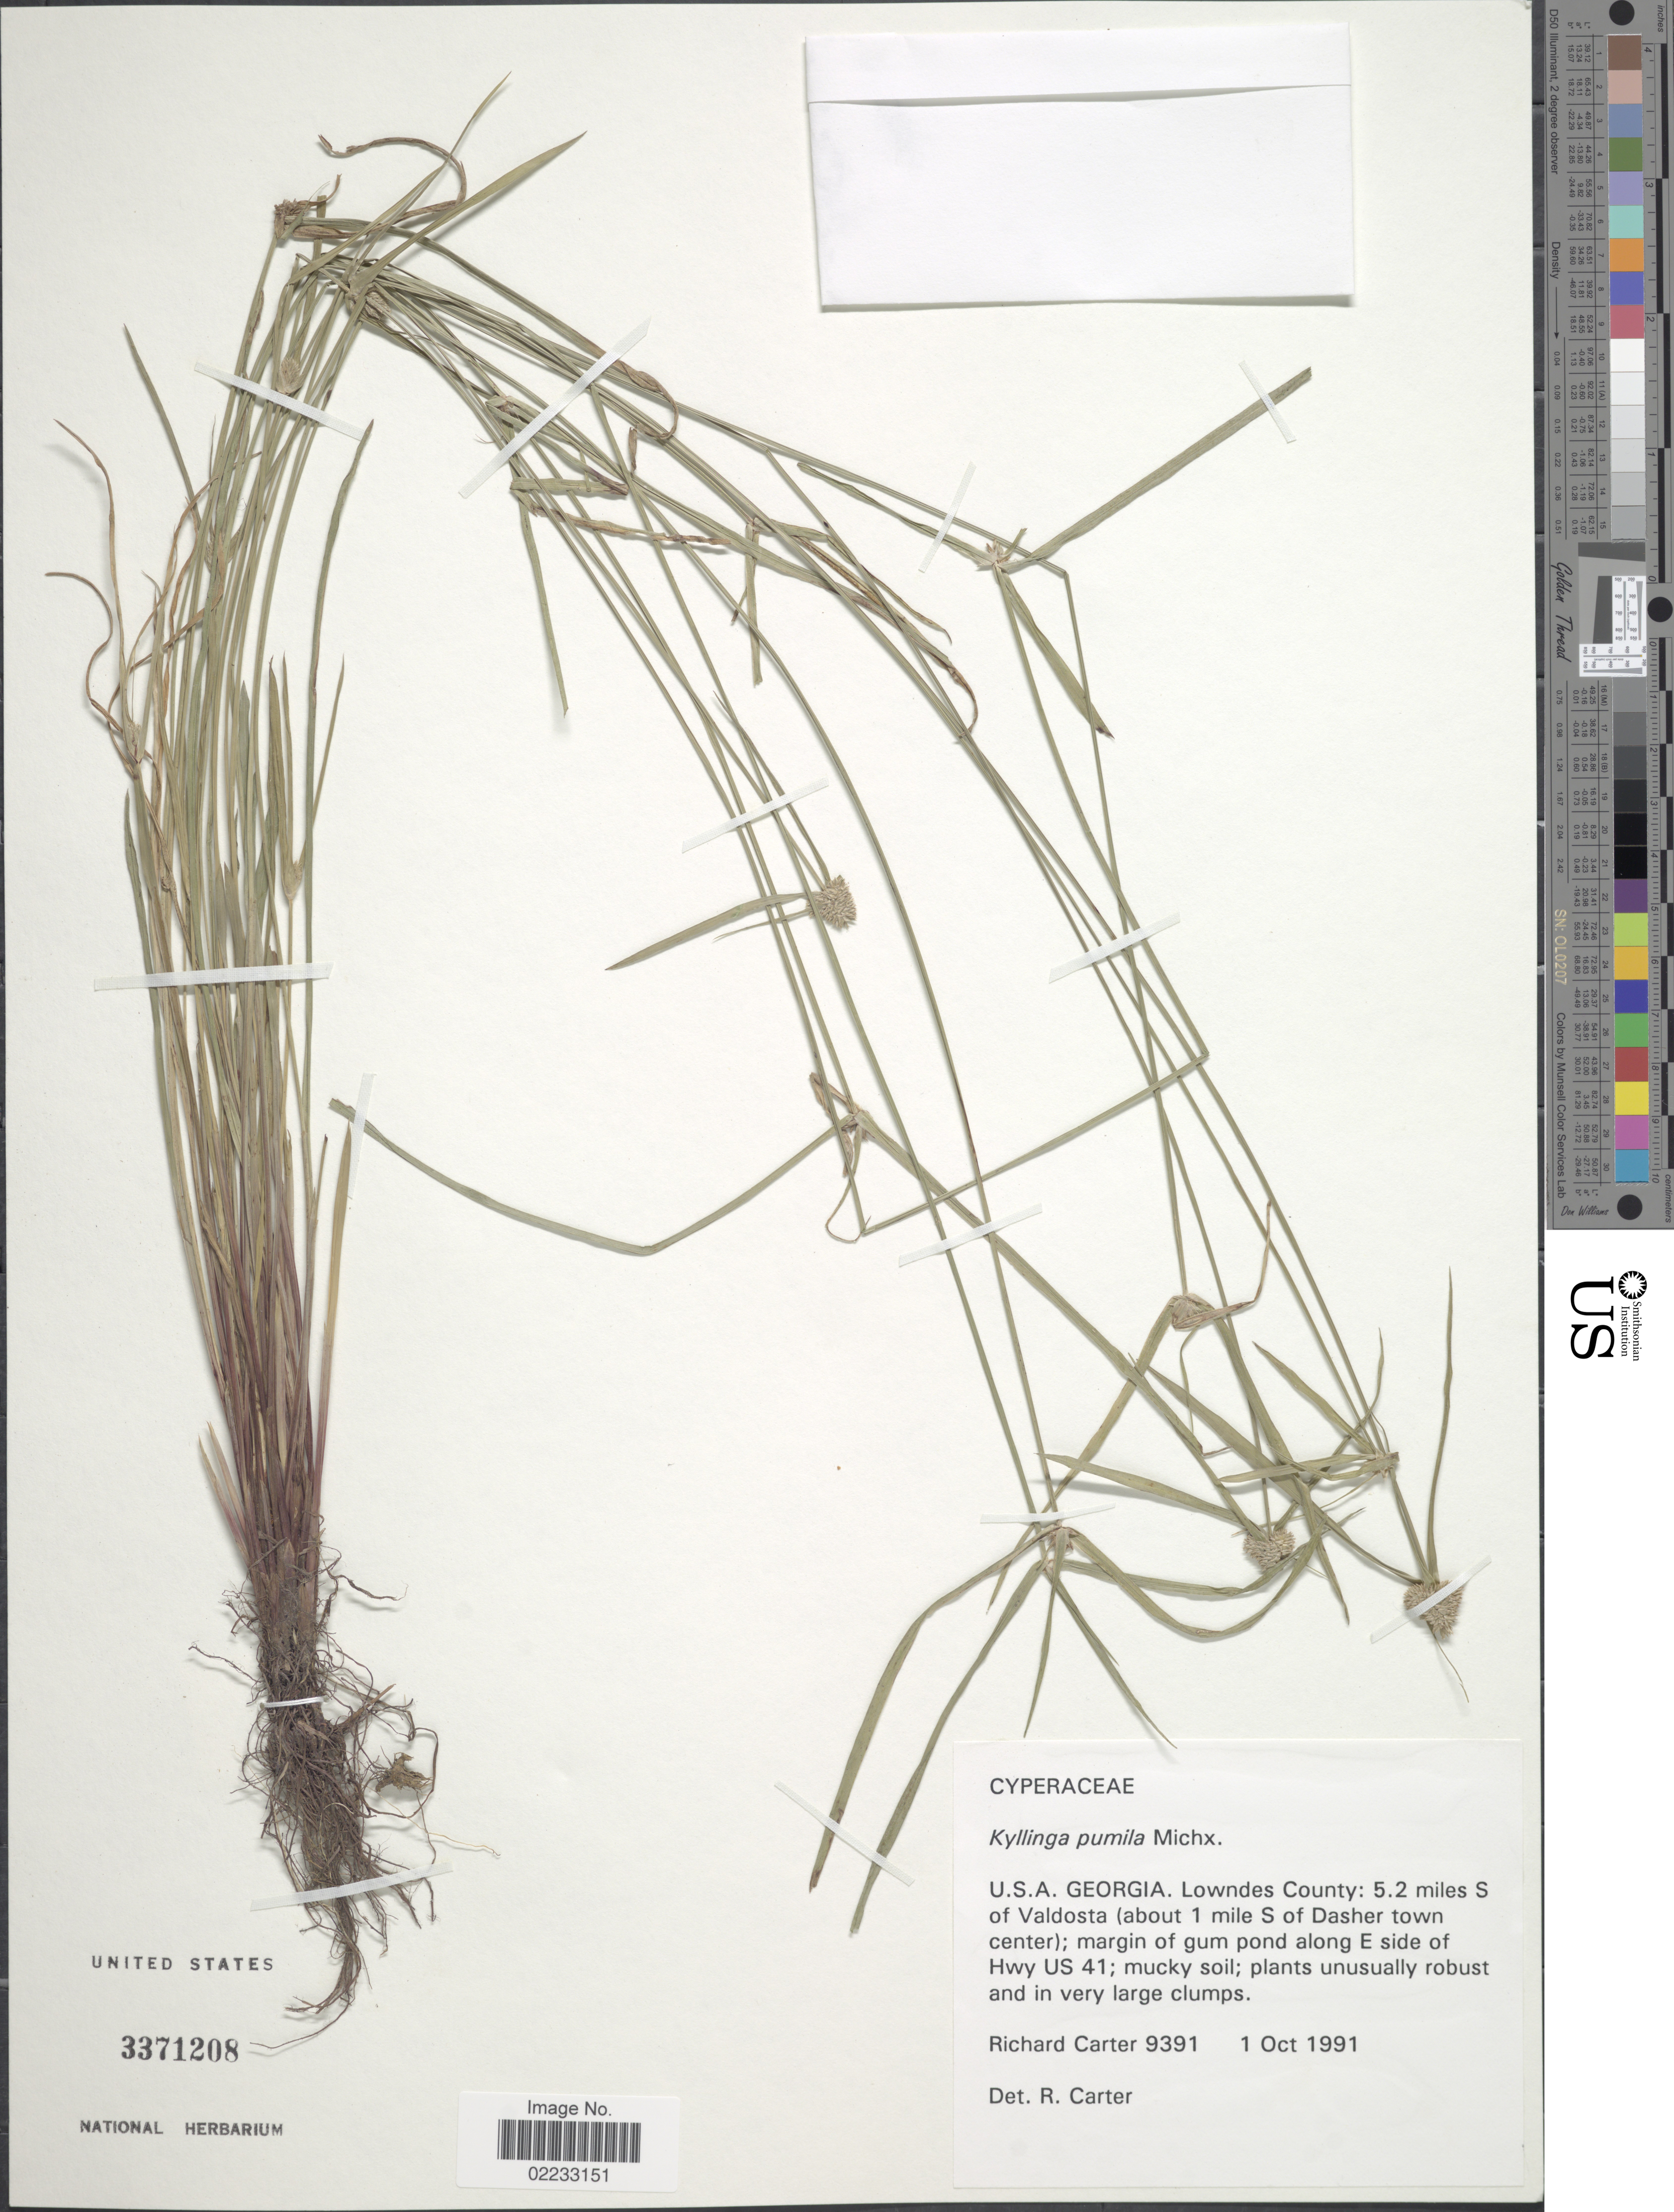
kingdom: Plantae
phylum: Tracheophyta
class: Liliopsida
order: Poales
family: Cyperaceae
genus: Cyperus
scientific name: Cyperus hortensis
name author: (Salzm. ex Steud.) Dorr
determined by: Strong, Mark T., (BOT), Smithsonian Institution - National Museum of Natural History (UNITED STATES)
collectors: R. Carter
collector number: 9391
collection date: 1991-10-01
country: United States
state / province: Georgia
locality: Lowndes County: 5.2 miles S of Valdosta (about 1 mile S of Dasher town center) , along E side of Hwy US 41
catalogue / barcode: US 3371208